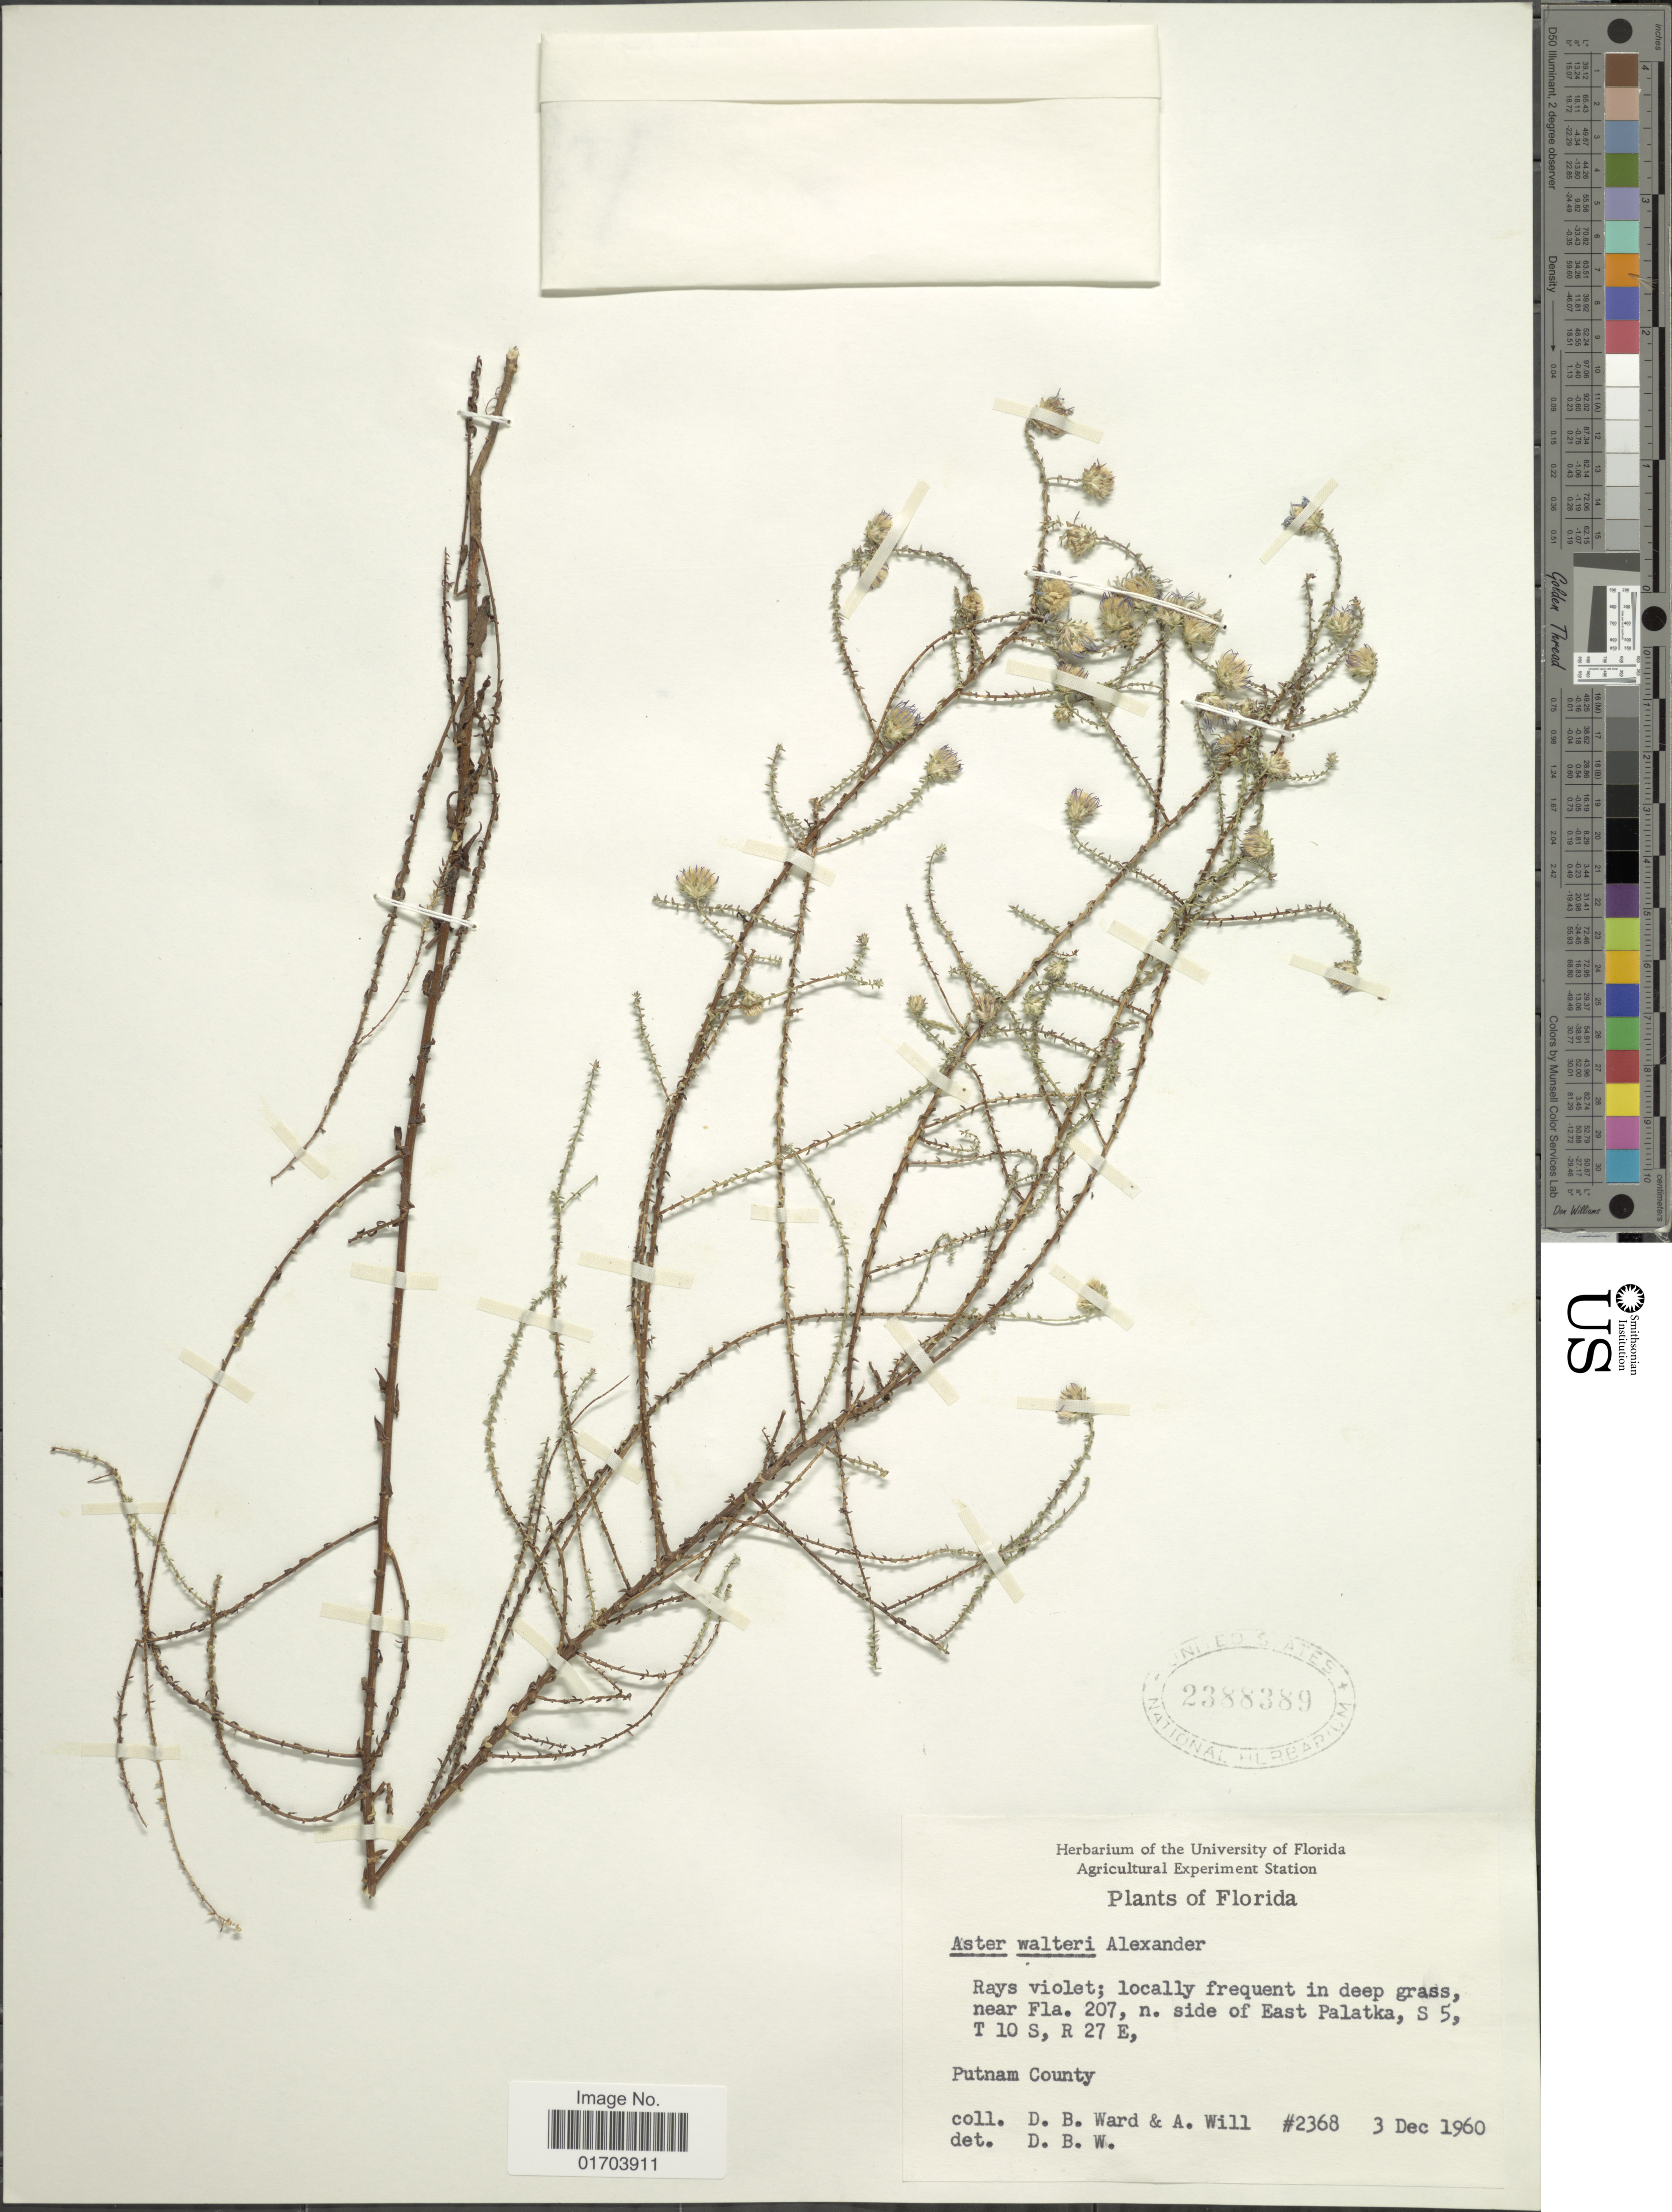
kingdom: Plantae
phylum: Tracheophyta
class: Magnoliopsida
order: Asterales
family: Asteraceae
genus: Symphyotrichum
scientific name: Symphyotrichum walteri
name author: (Alexander) G.L. Nesom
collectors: D. B. Ward & A. Will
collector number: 2368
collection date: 1960-12-03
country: United States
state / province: Florida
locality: Rays violet; locally frequent in deep grass, near Fla. 207, n. side of East Palatka, S 5, T 10 S, R 27 E, Putnam County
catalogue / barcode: US 2388389